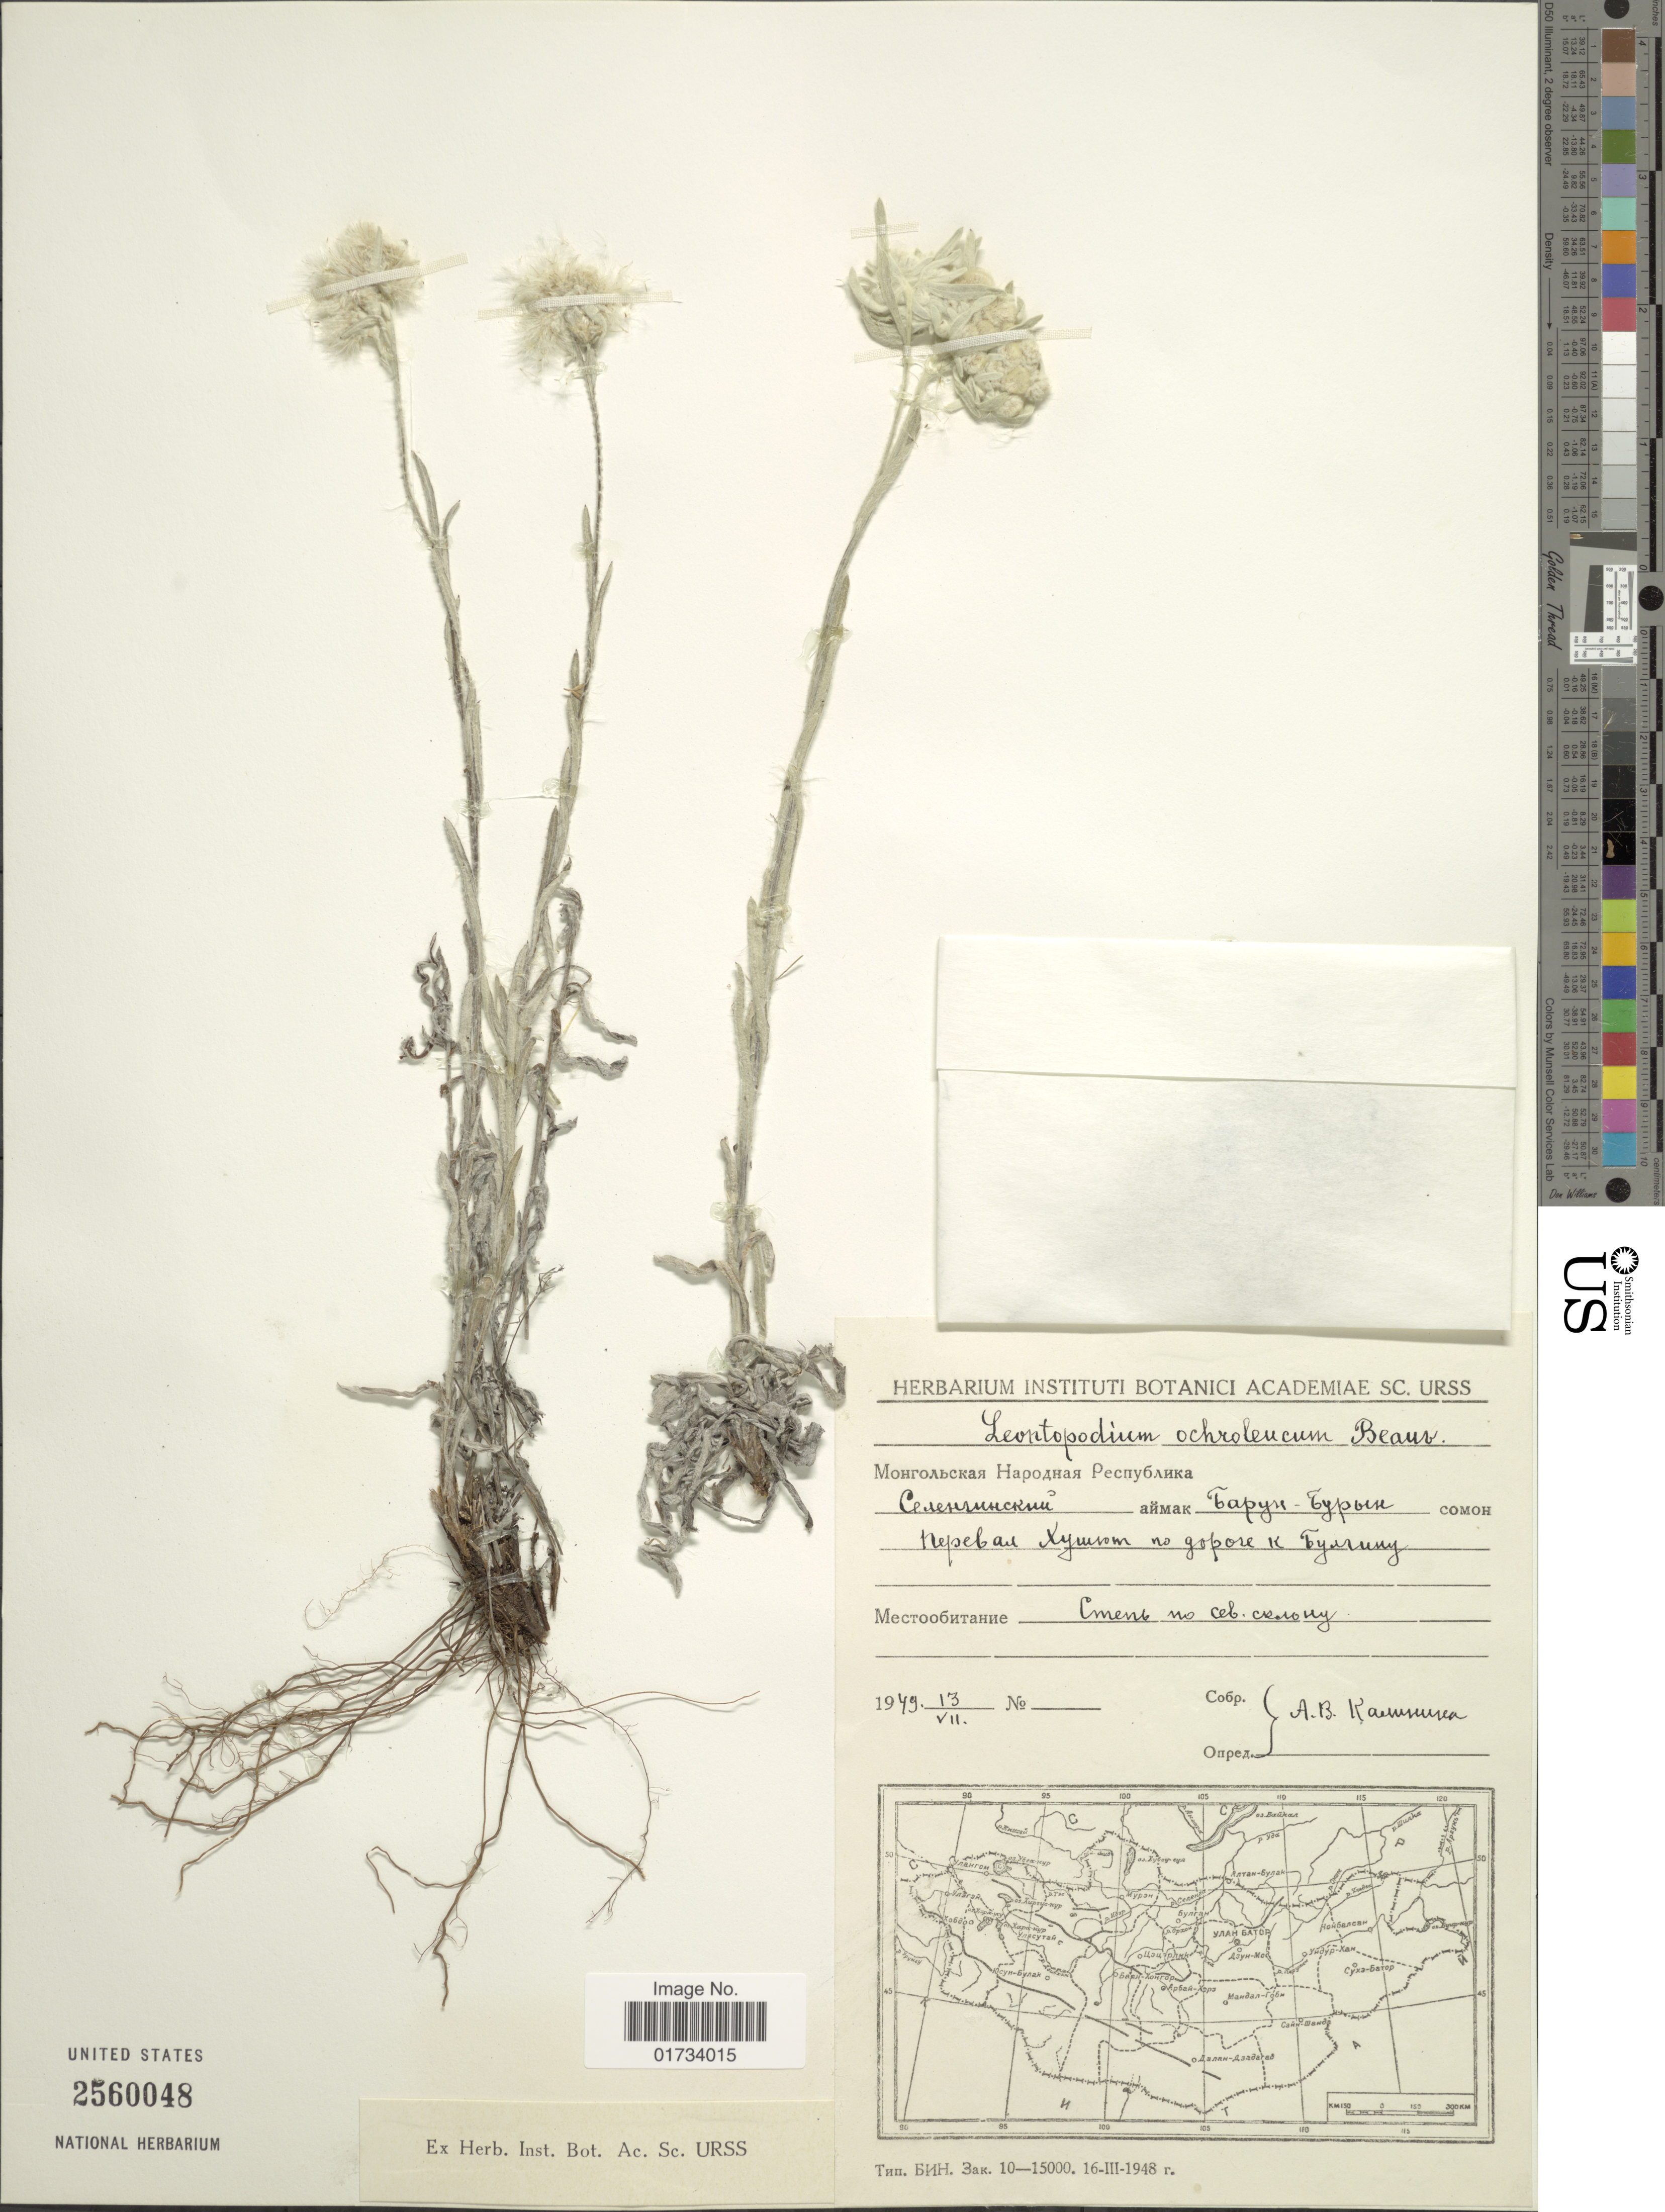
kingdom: Plantae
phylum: Tracheophyta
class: Magnoliopsida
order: Asterales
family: Asteraceae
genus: Leontopodium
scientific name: Leontopodium ochroleucum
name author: Beauverd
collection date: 1949-07-13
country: Mongolia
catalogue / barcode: US 2560048